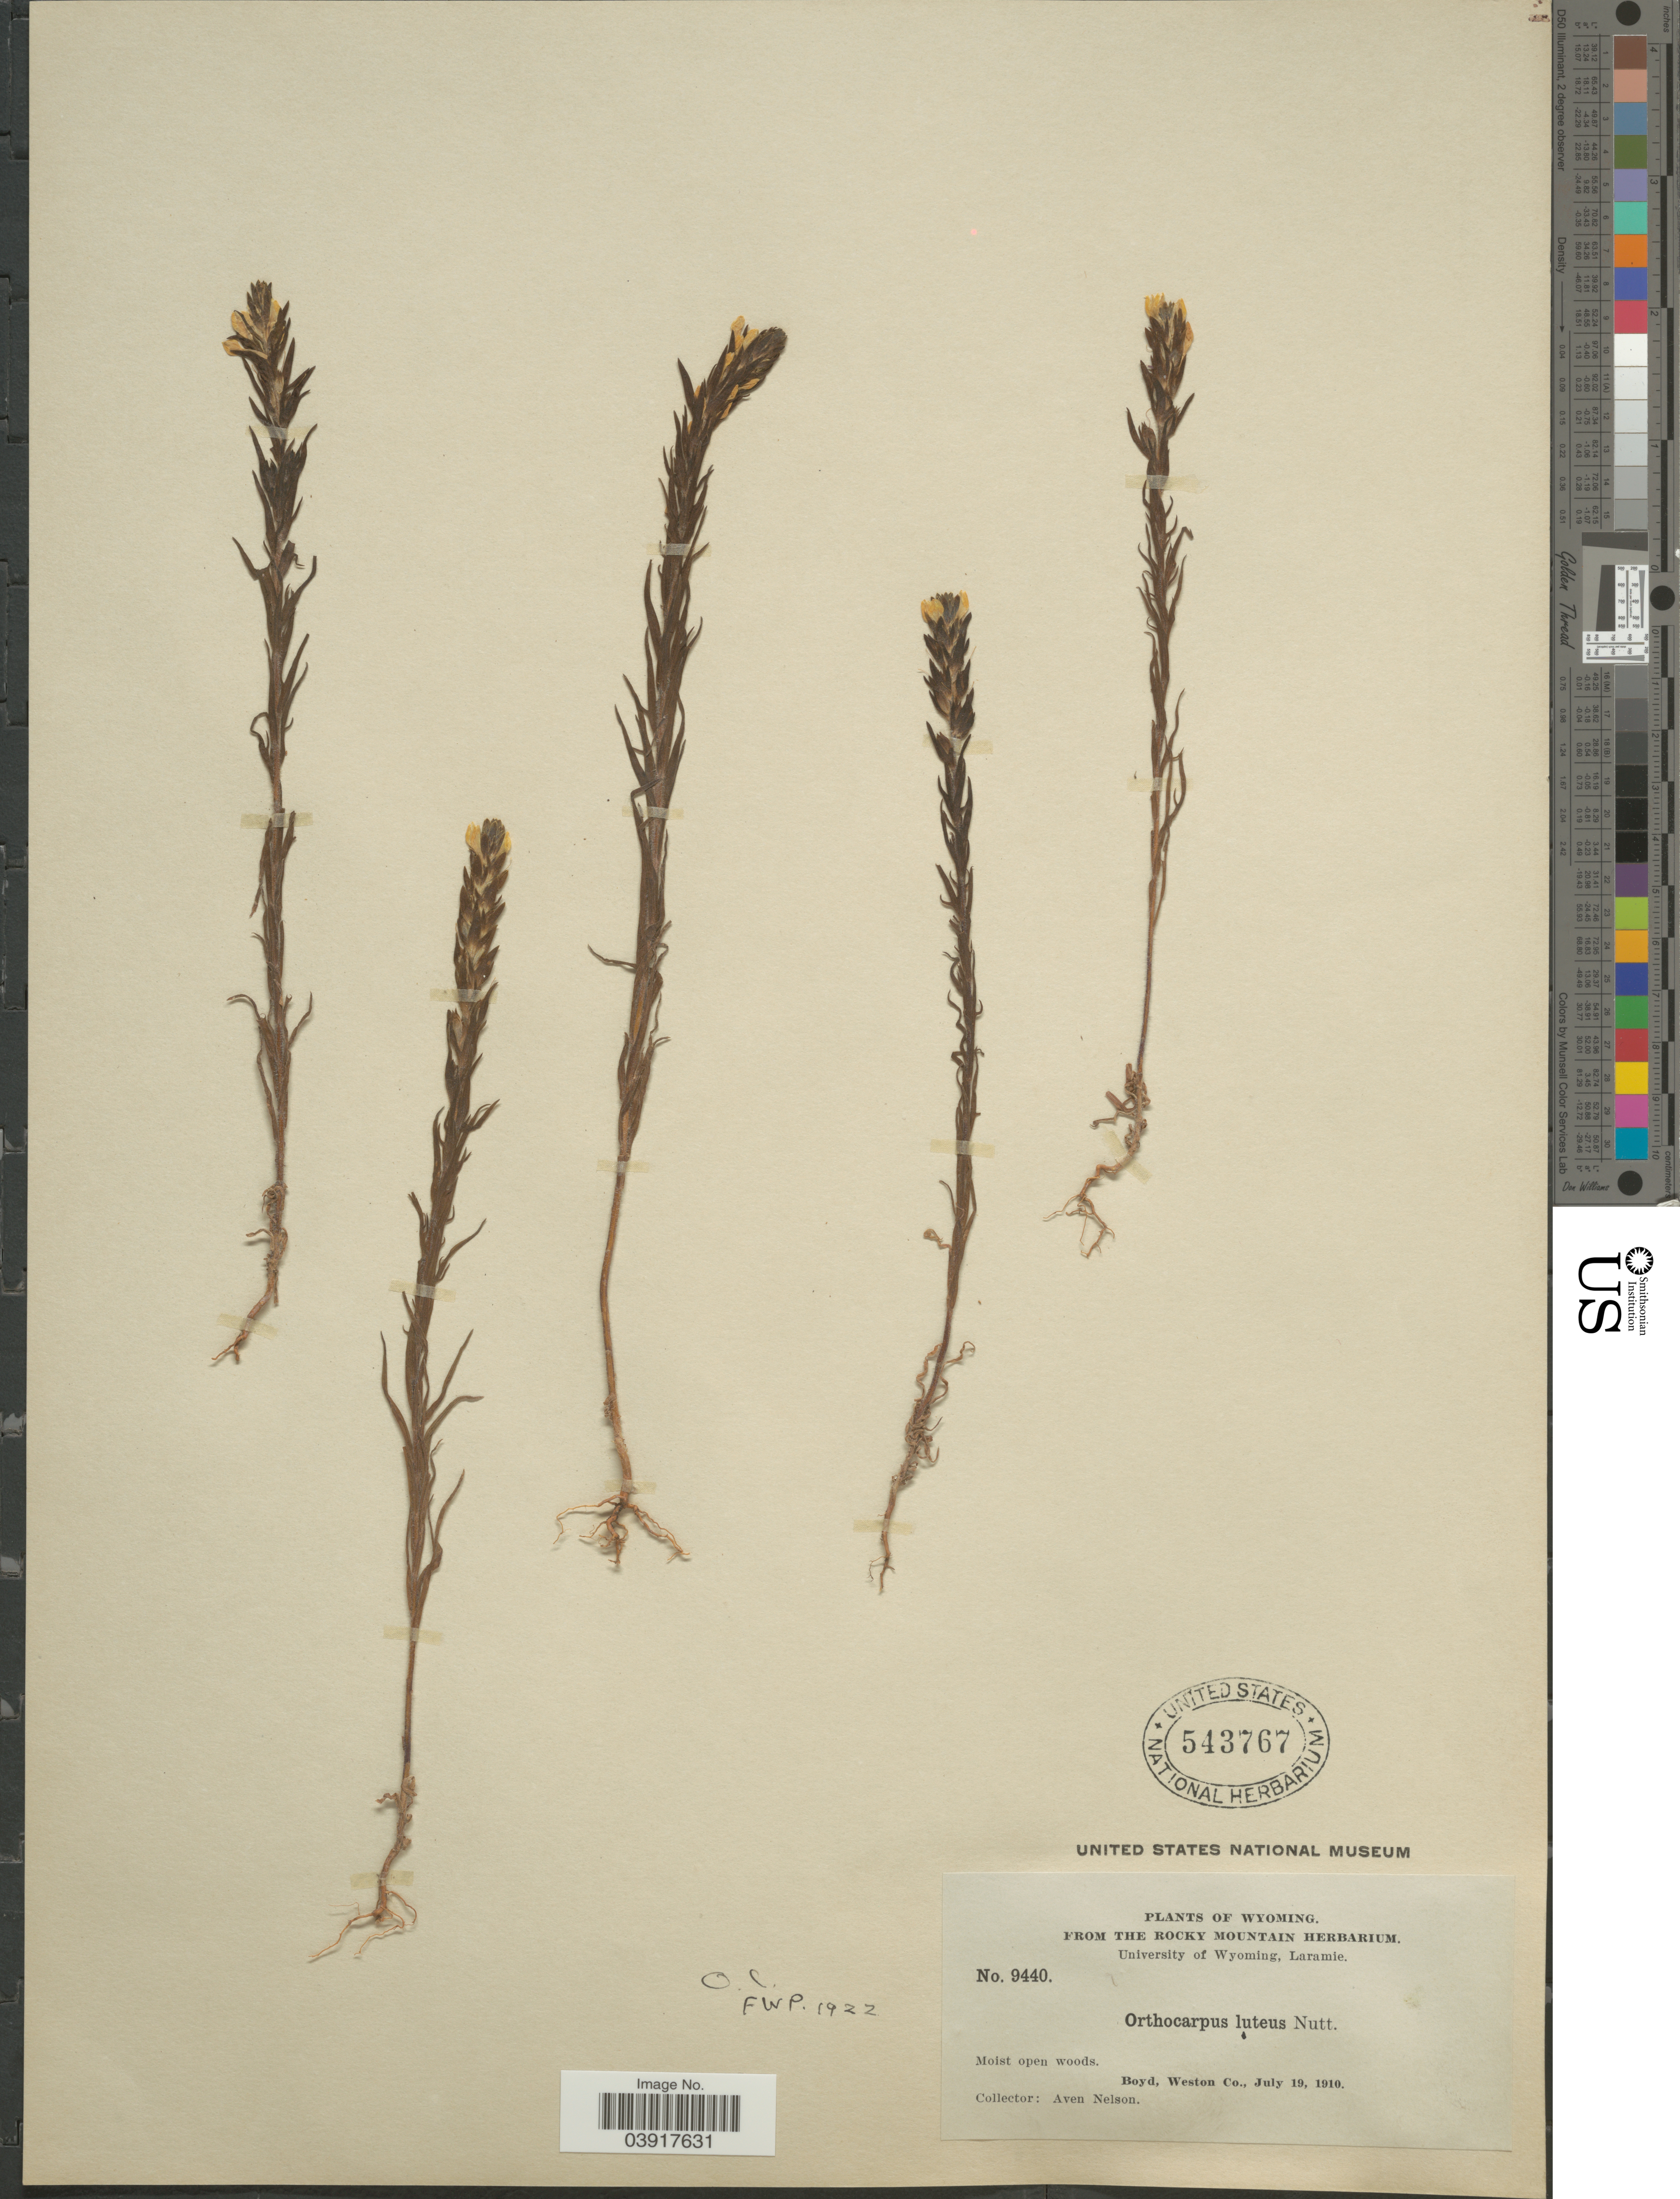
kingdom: Plantae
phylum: Tracheophyta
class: Magnoliopsida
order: Lamiales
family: Orobanchaceae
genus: Orthocarpus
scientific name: Orthocarpus luteus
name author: Nutt.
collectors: A. Nelson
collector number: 9440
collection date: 1910-07-19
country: United States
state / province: Wyoming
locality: Boyd, Weston Co.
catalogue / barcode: US 543767